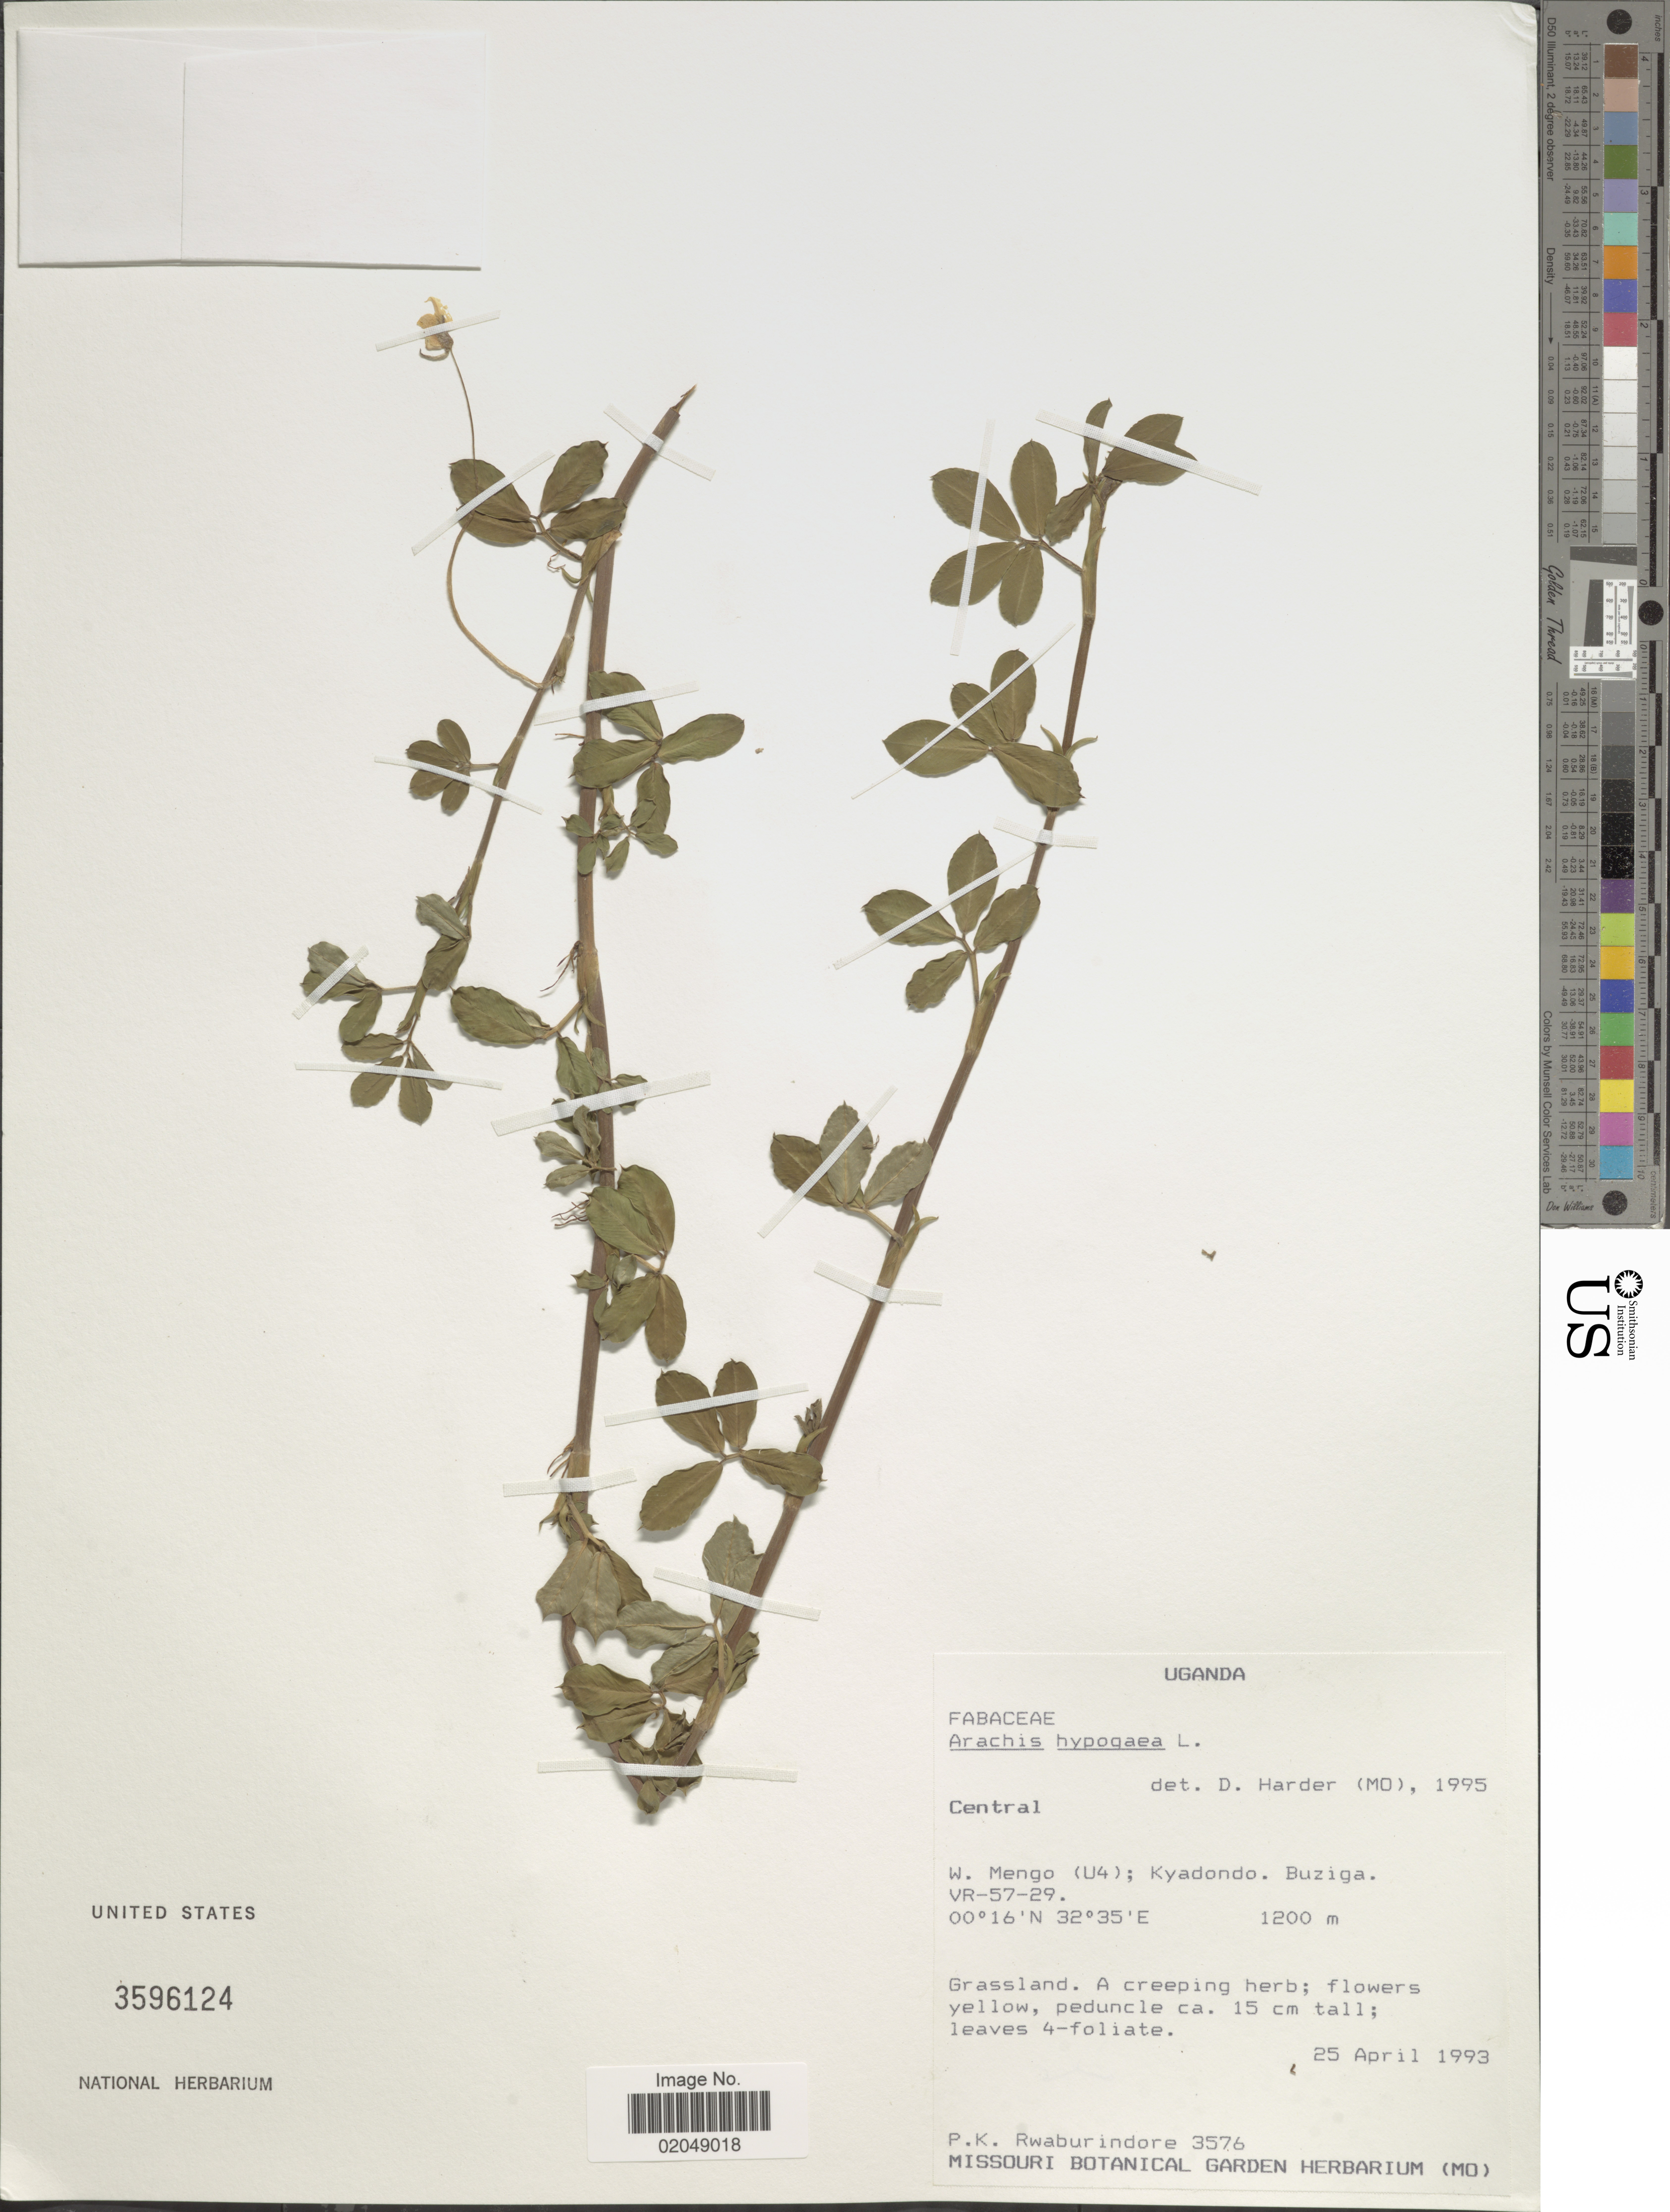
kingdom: Plantae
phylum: Tracheophyta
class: Magnoliopsida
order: Fabales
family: Fabaceae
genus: Arachis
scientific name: Arachis hypogaea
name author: L.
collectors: P. Rwaburindore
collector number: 3576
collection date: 1993-04-25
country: Uganda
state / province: Central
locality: W. Mengo (U4), Kyadondo, Buziga, VR-57-29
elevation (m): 1200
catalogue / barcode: US 3596124